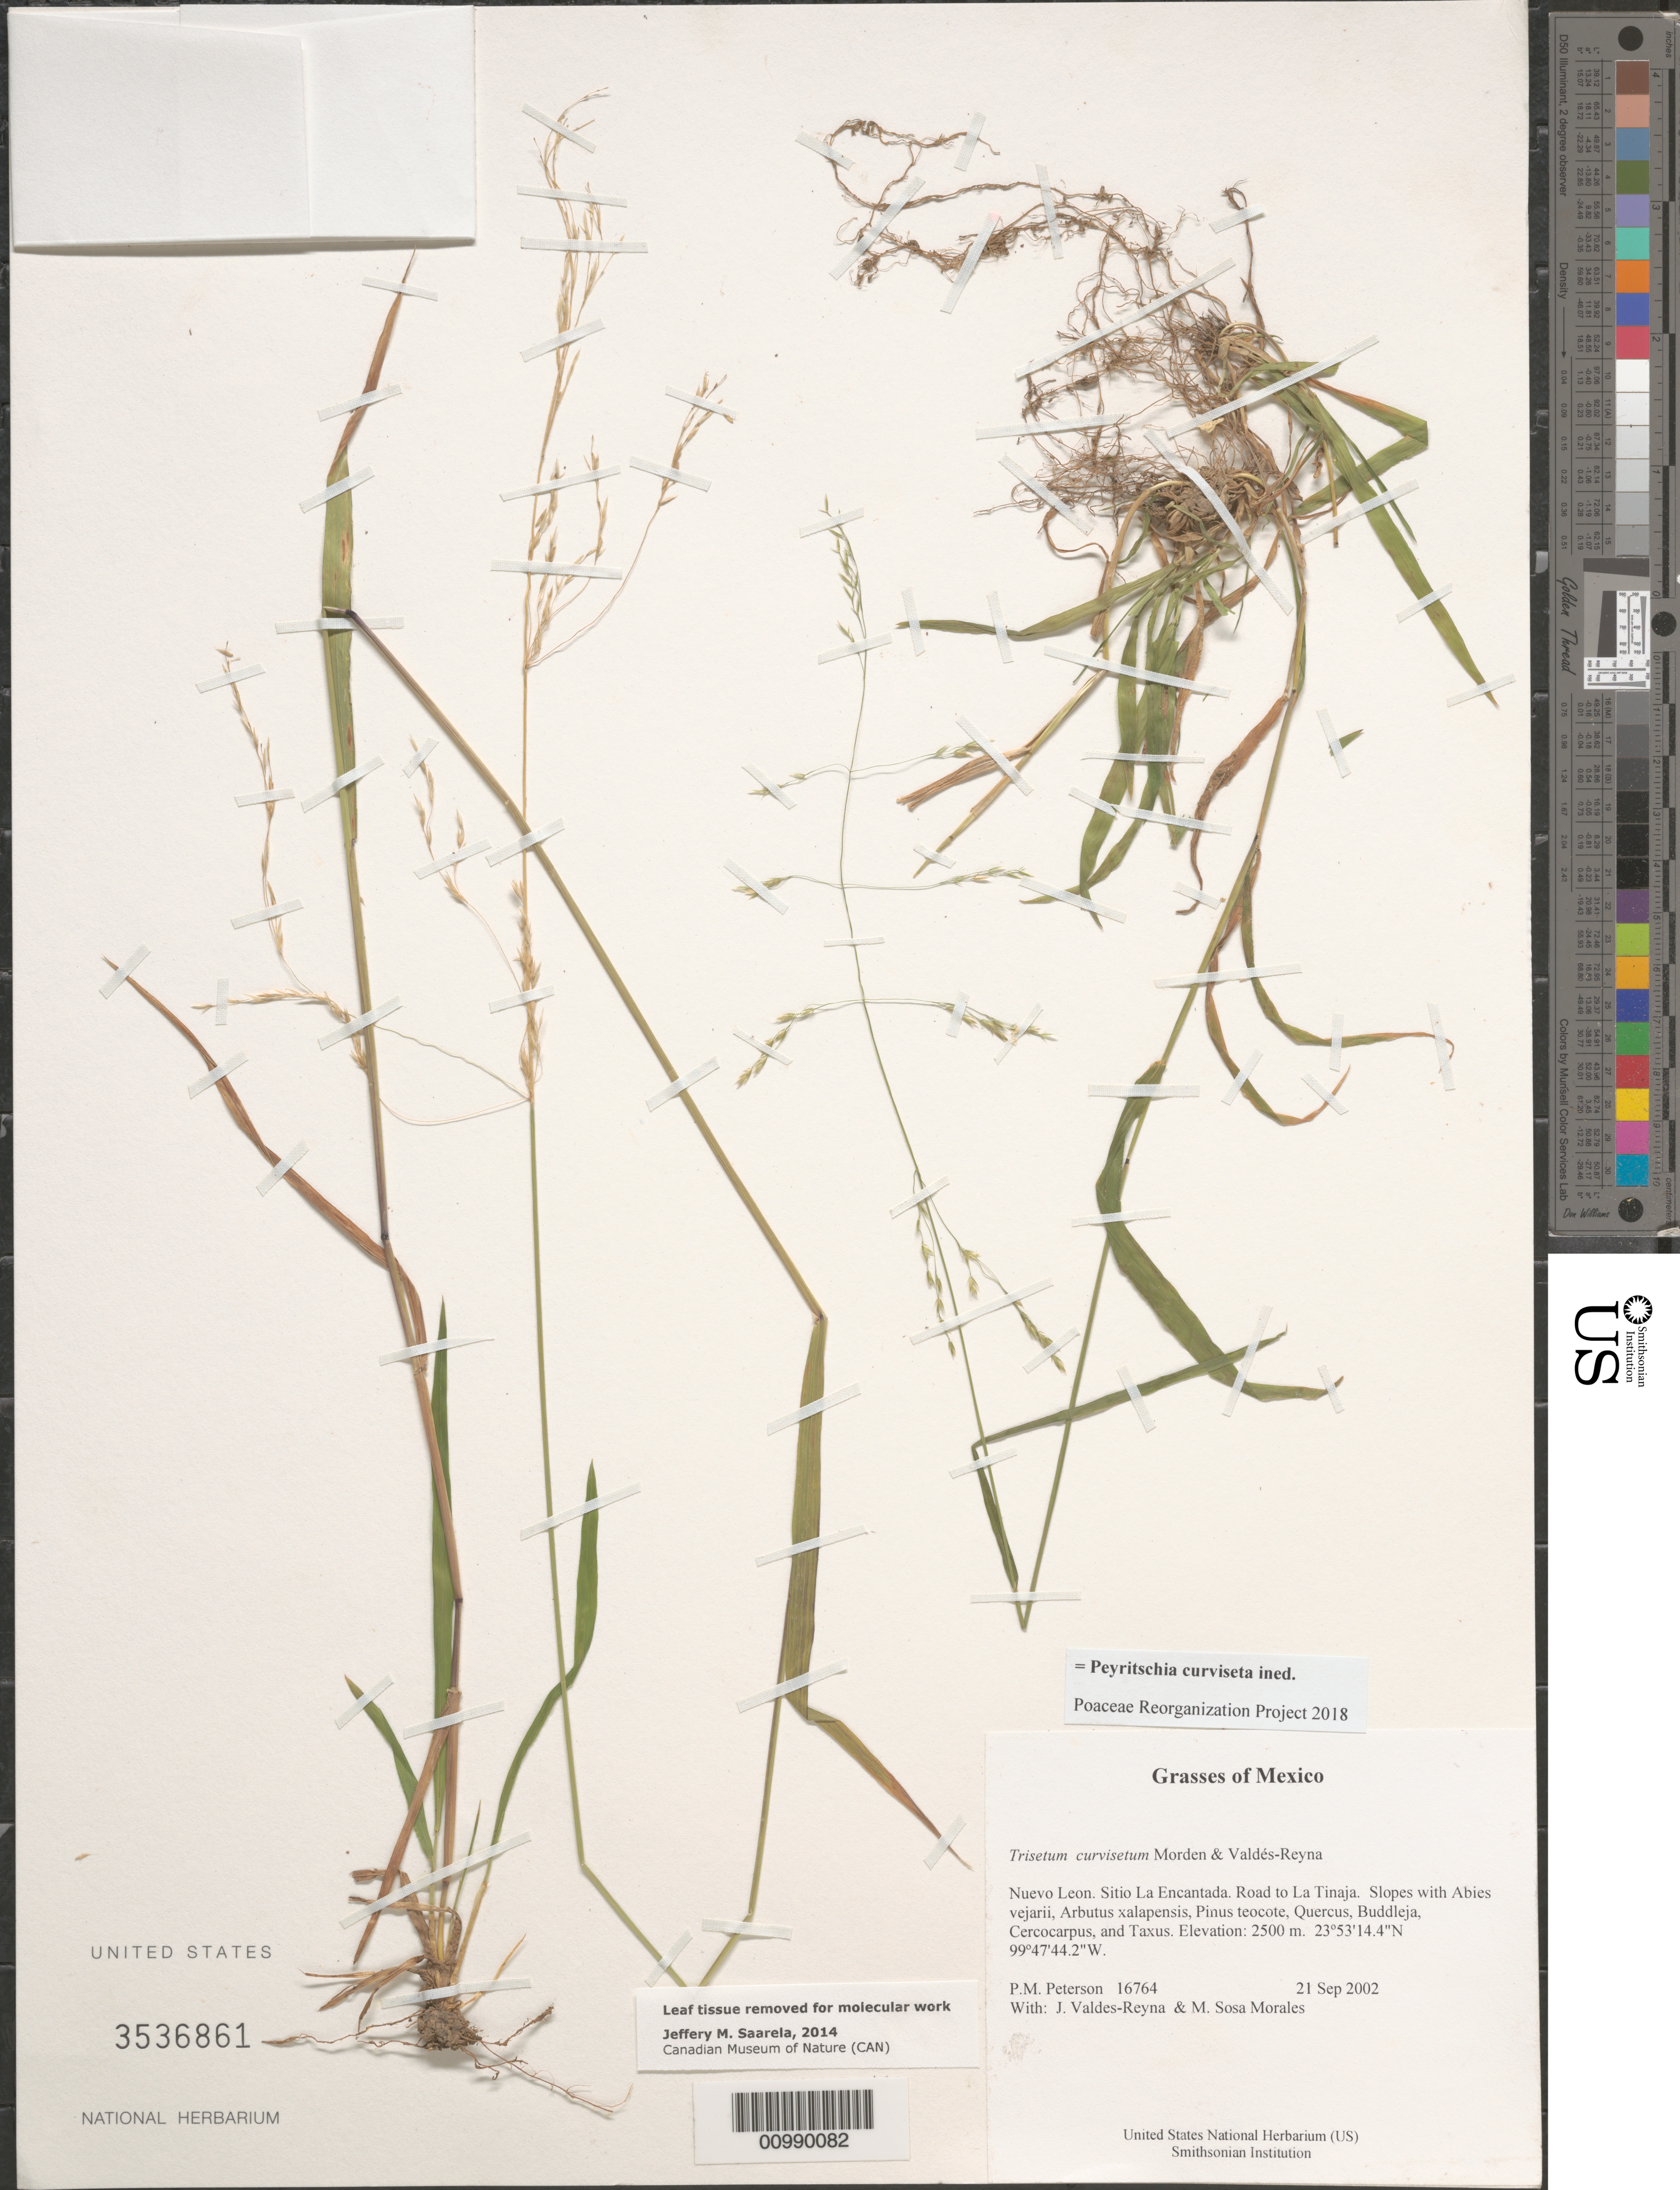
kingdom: Plantae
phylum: Tracheophyta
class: Liliopsida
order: Poales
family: Poaceae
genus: Peyritschia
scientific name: Peyritschia curviseta ined.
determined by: Poaceae Reorganization Project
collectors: P. M. Peterson, J. Valdés-Reyna & M. Sosa Morales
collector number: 16764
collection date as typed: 21 Sep 2002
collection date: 2002-09-21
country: Mexico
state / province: Nuevo León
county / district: Sitio La Encantada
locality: Road to La Tinaja. Slopes with Abies vejarii, Arbutus xalapensis, Pinus teocote, Quercus, Buddleja, Cercocarpus, and Taxus.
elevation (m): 2500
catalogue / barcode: US 3536861